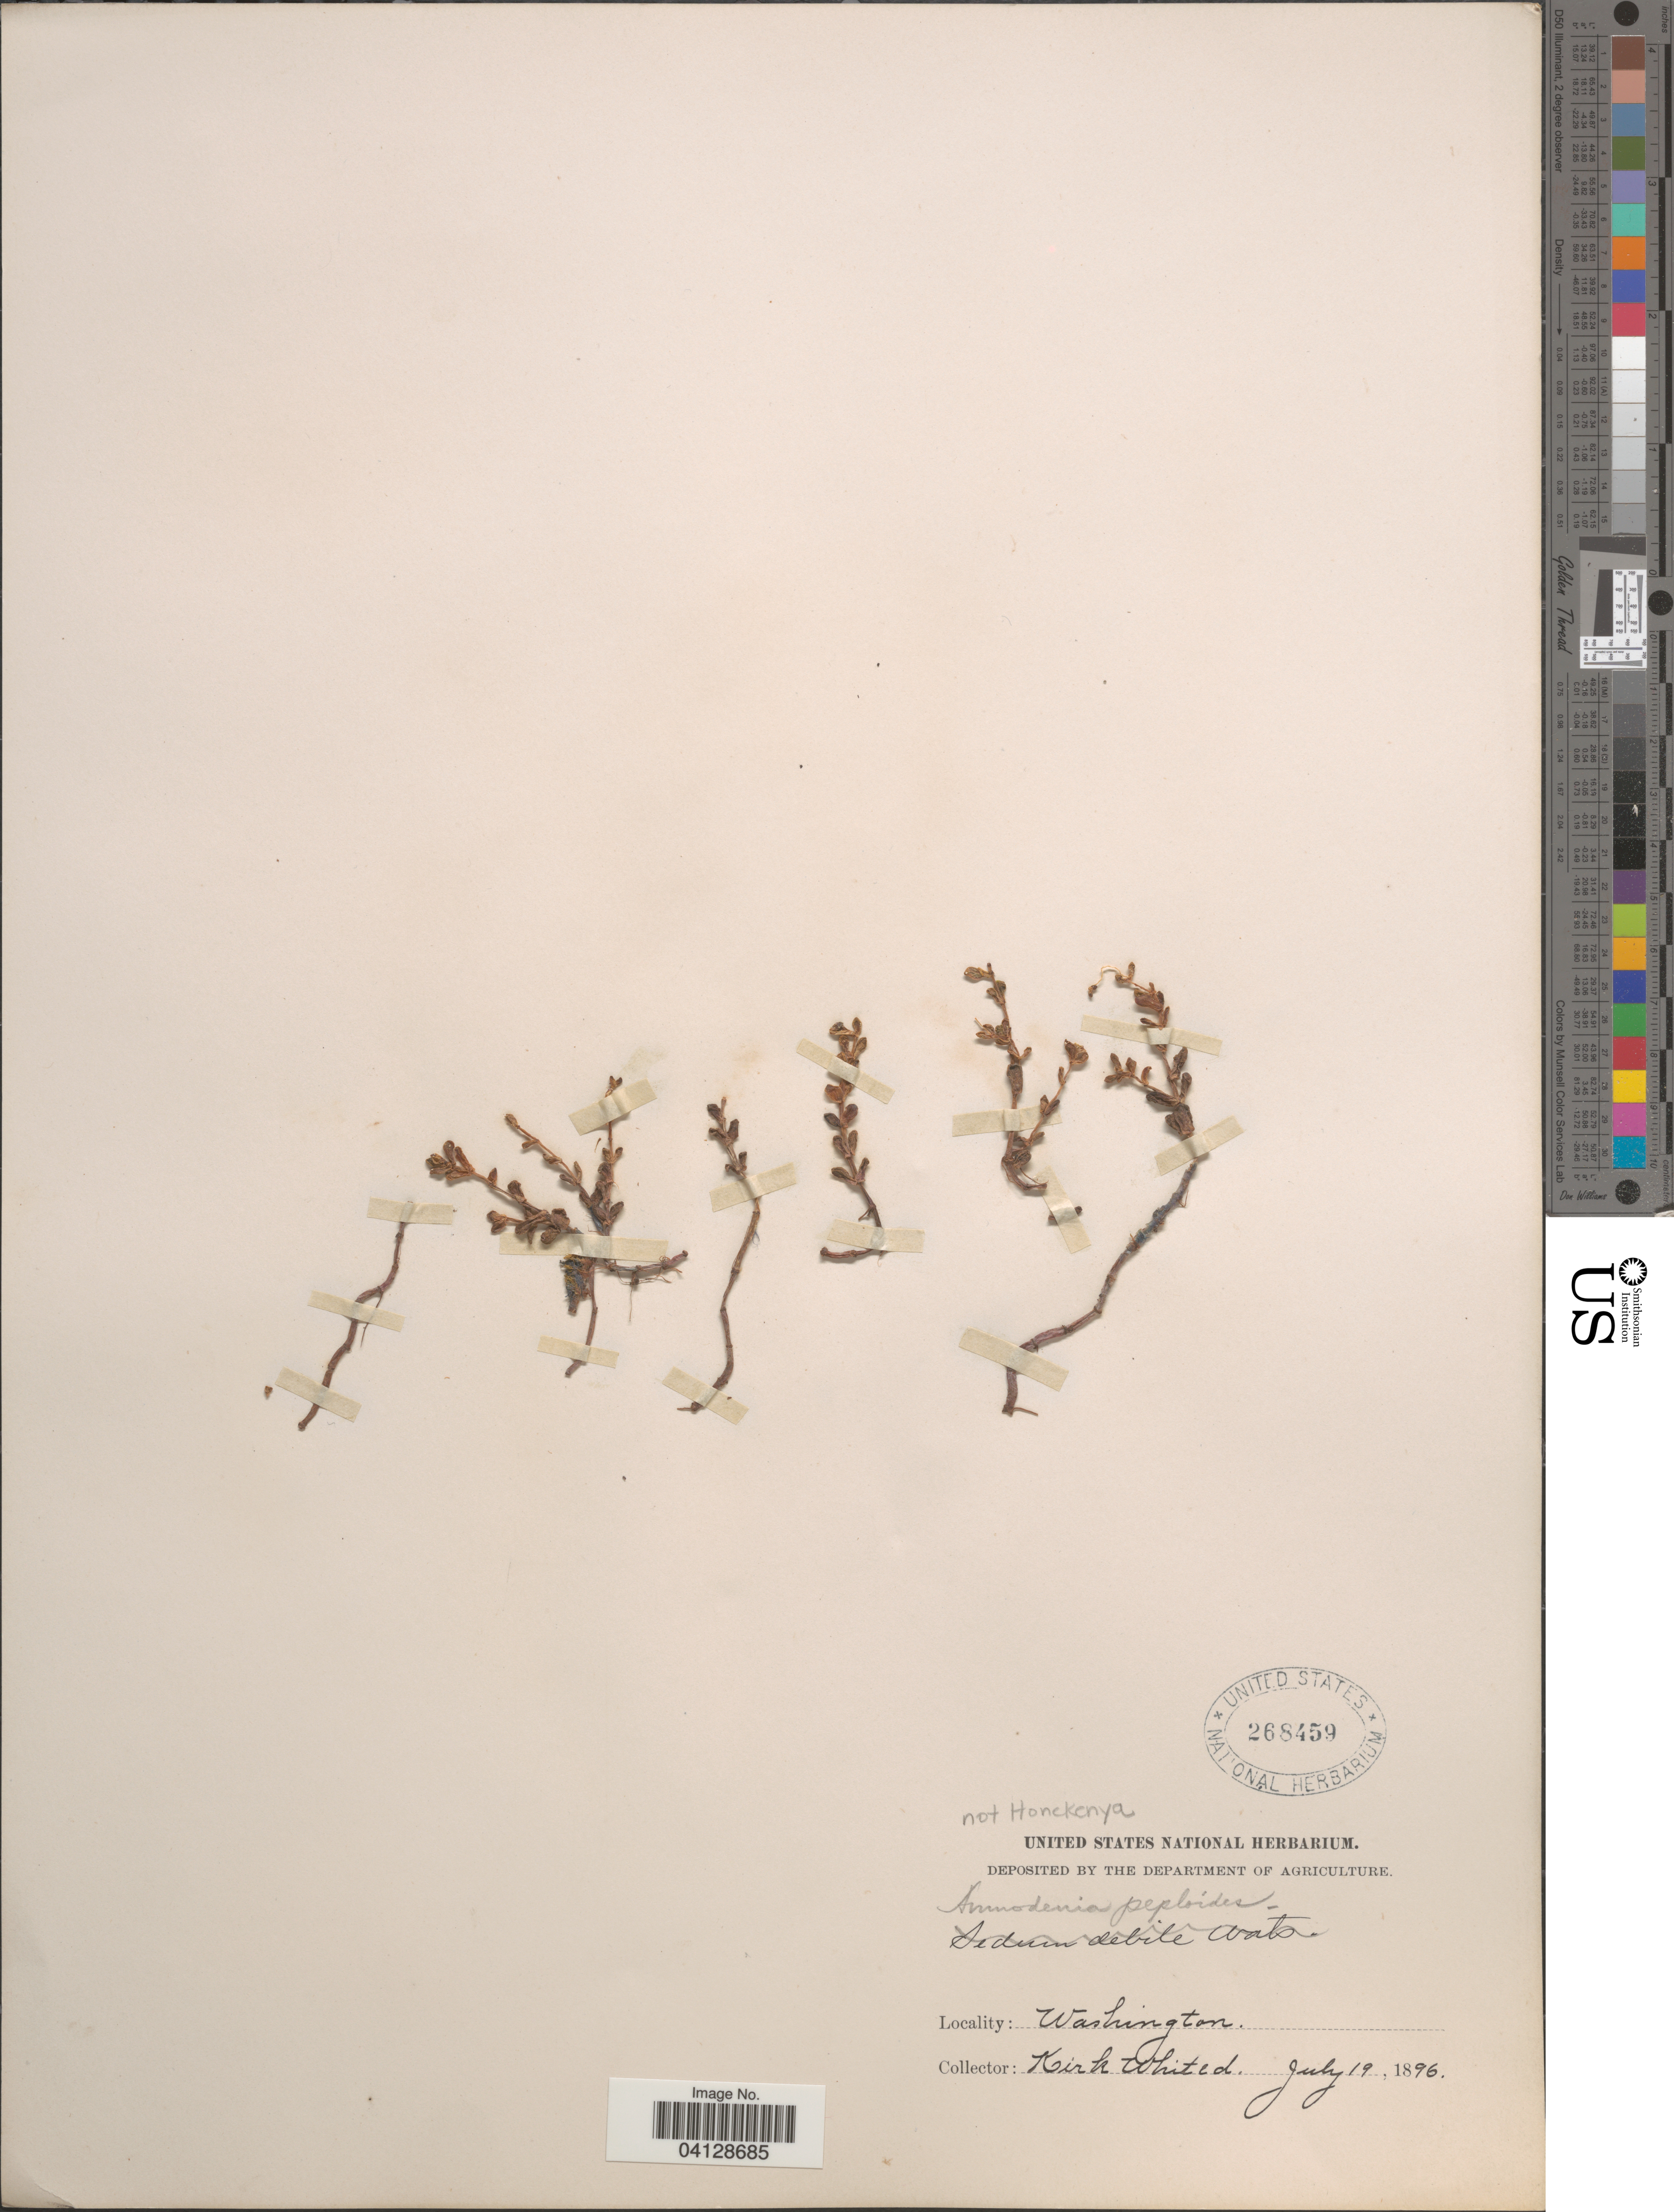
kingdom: Plantae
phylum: Tracheophyta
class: Magnoliopsida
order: Caryophyllales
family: Caryophyllaceae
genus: Honckenya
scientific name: Honckenya peploides subsp. major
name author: (Hook.) Hultén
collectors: K. Whited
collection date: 1896-07-19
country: United States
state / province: Washington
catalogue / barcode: US 268459